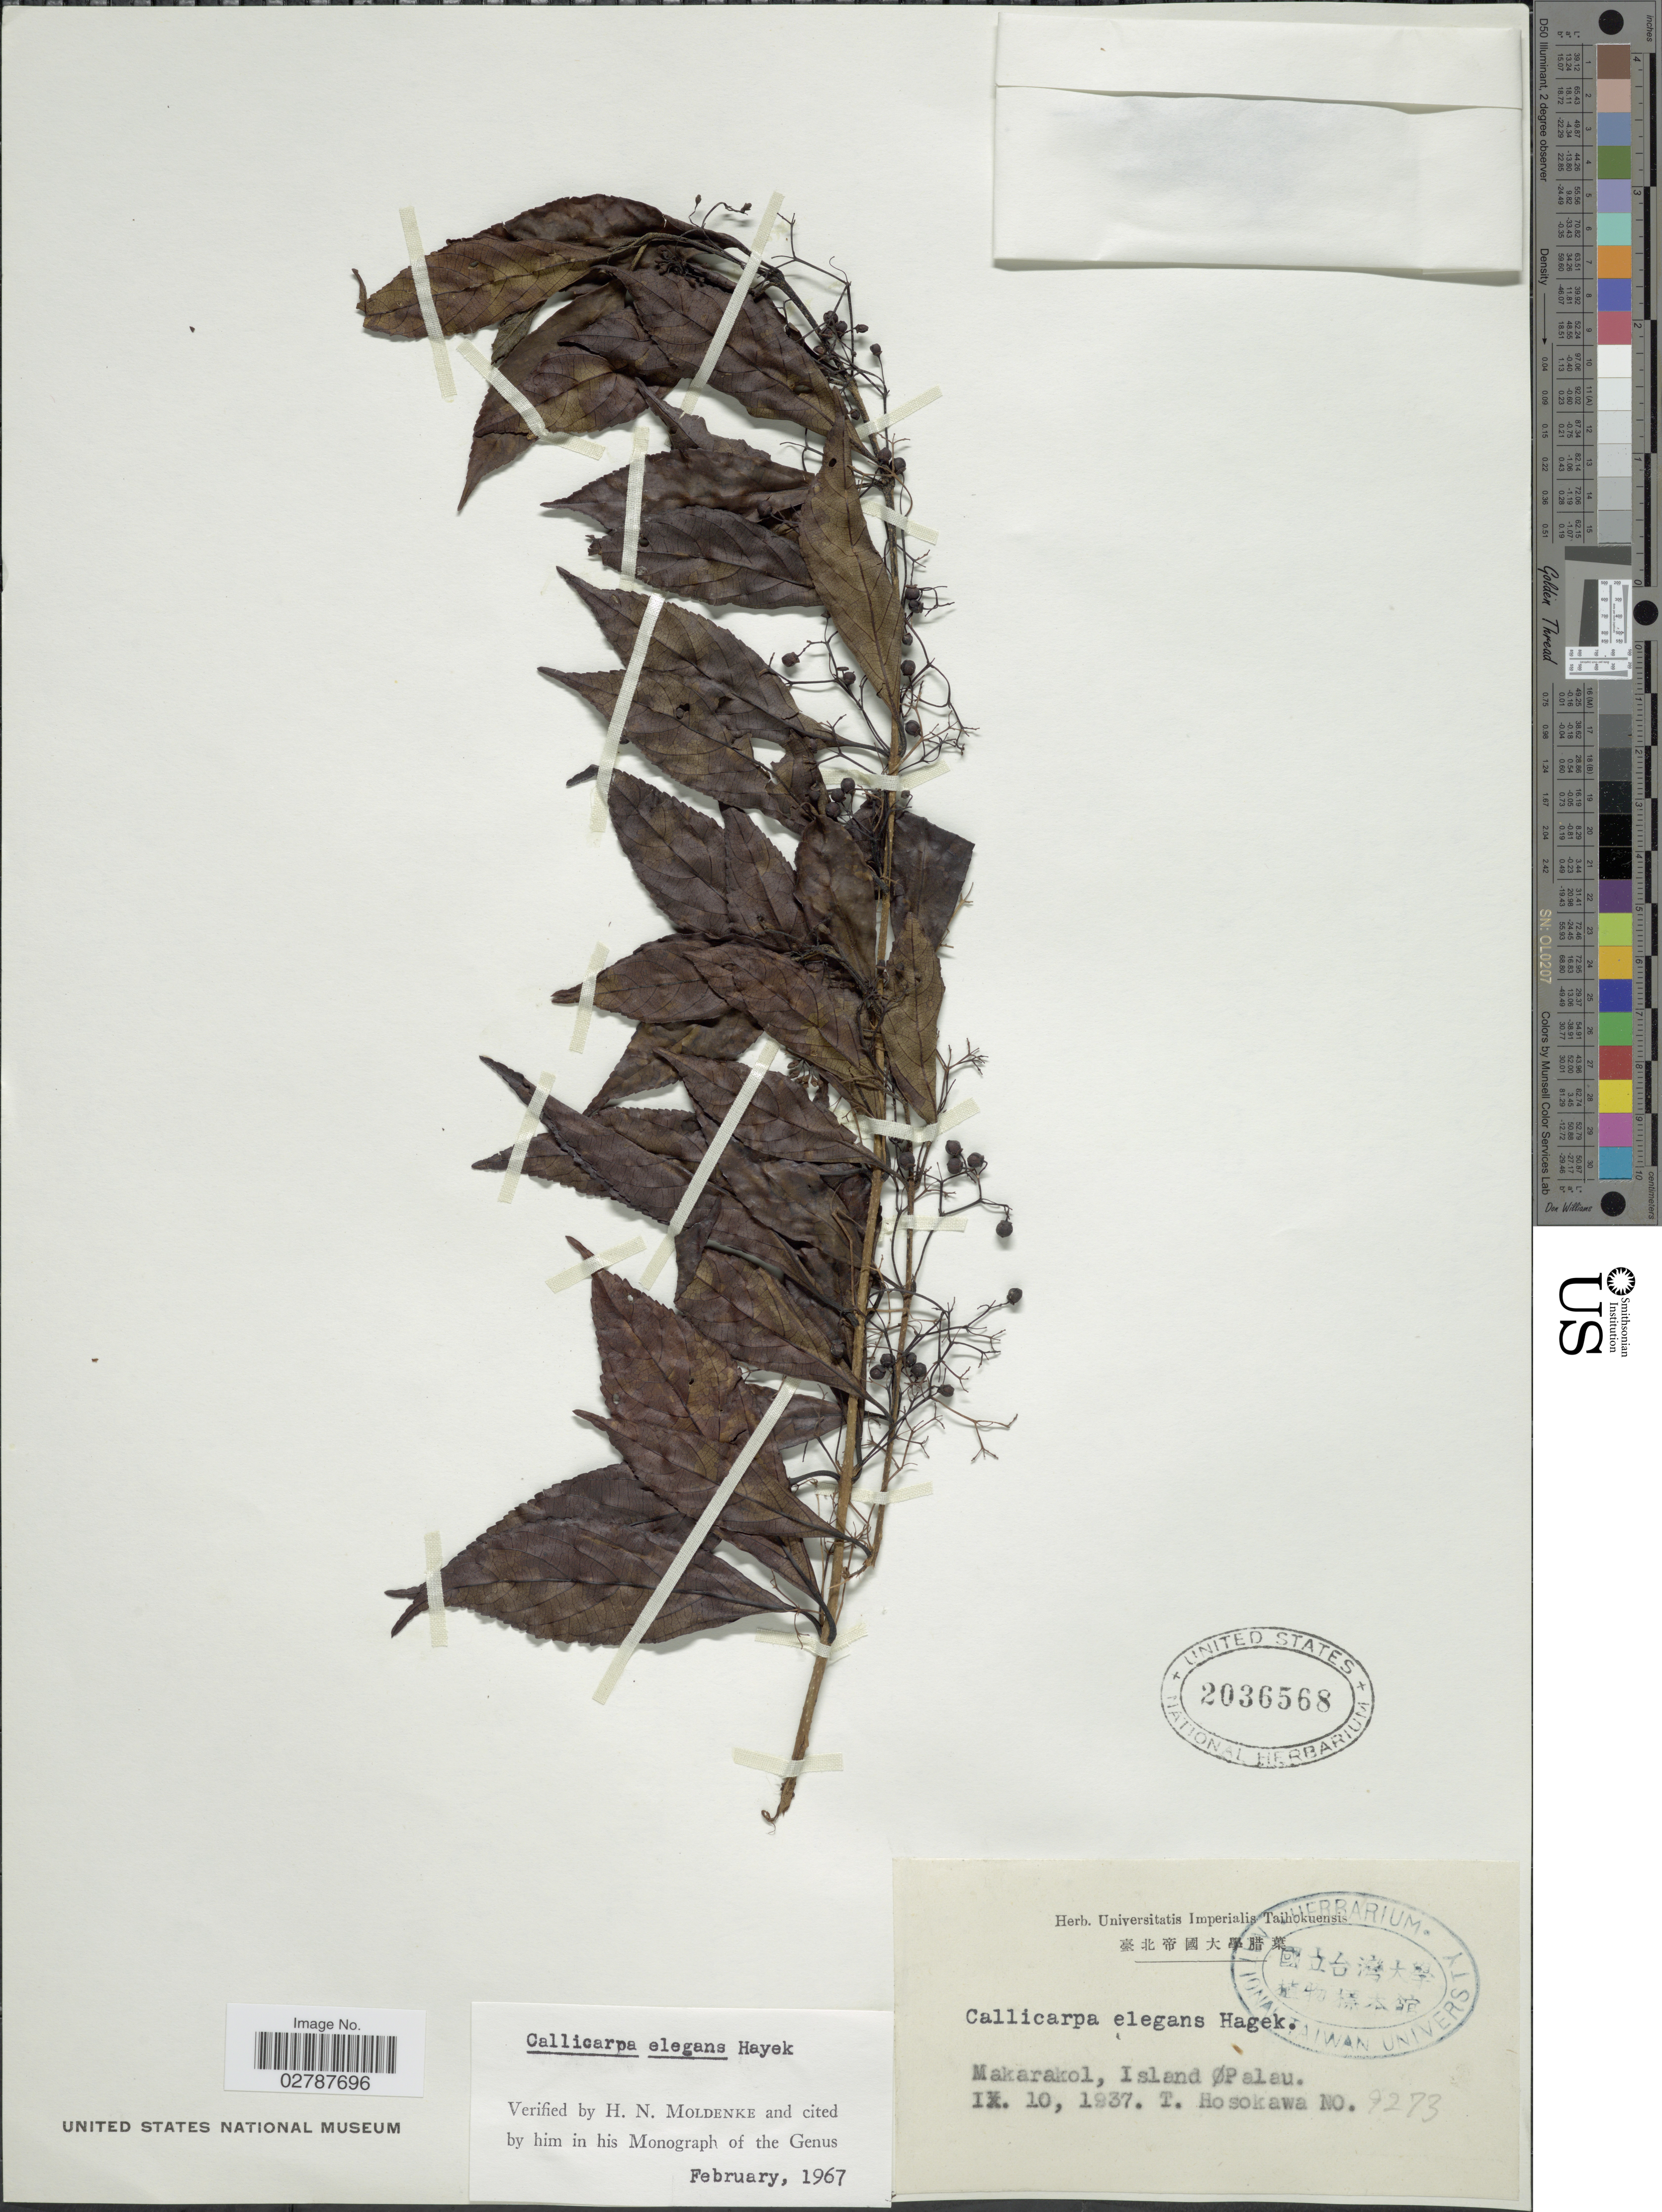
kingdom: Plantae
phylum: Tracheophyta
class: Magnoliopsida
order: Lamiales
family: Lamiaceae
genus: Callicarpa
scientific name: Callicarpa elegans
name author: Hayek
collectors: T. Hosokawa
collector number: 9273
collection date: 1937-09-10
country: Palau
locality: Makarakol, Island Palau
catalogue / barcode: US 2036568